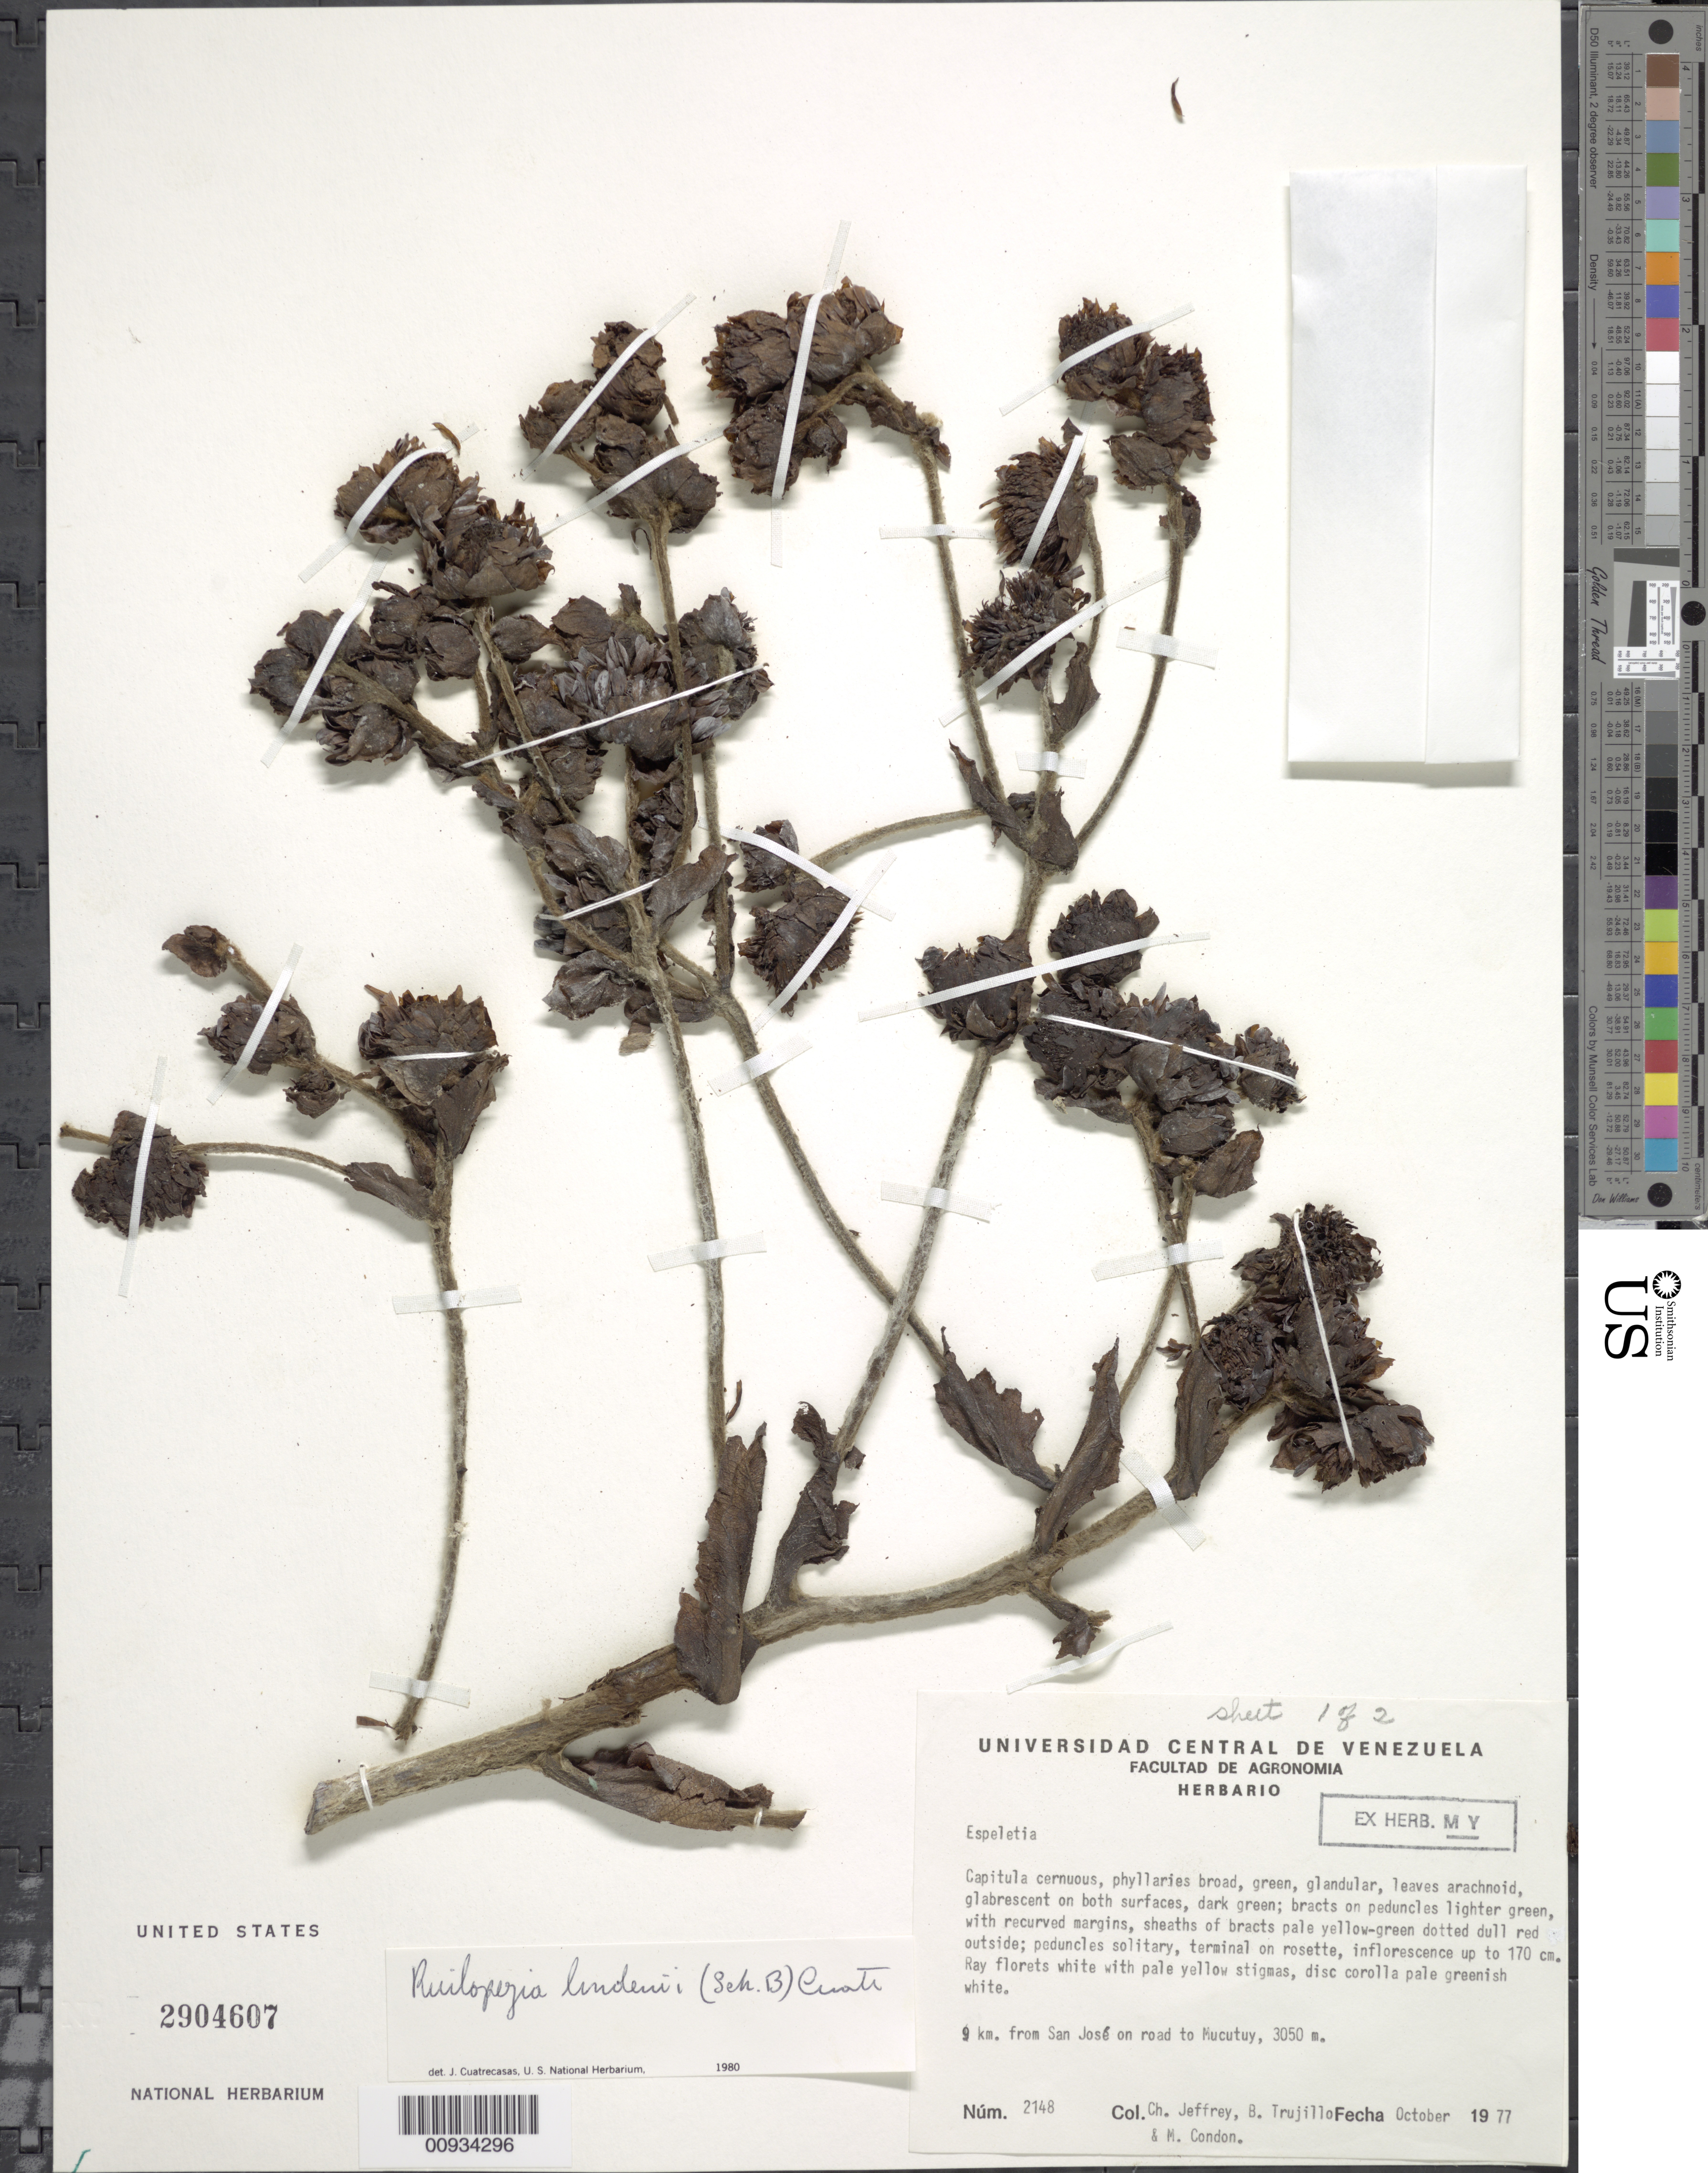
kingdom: Plantae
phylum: Tracheophyta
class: Magnoliopsida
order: Asterales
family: Asteraceae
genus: Ruilopezia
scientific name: Ruilopezia lindenii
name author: (Sch. Bip. ex Wedd.) Cuatrec.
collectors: C. Jeffrey, B. Trujillo & M. A. Condon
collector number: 2148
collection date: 1977-10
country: Venezuela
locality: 9 km from San Jose on road to Mucutuy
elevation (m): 3050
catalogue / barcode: US 2904607